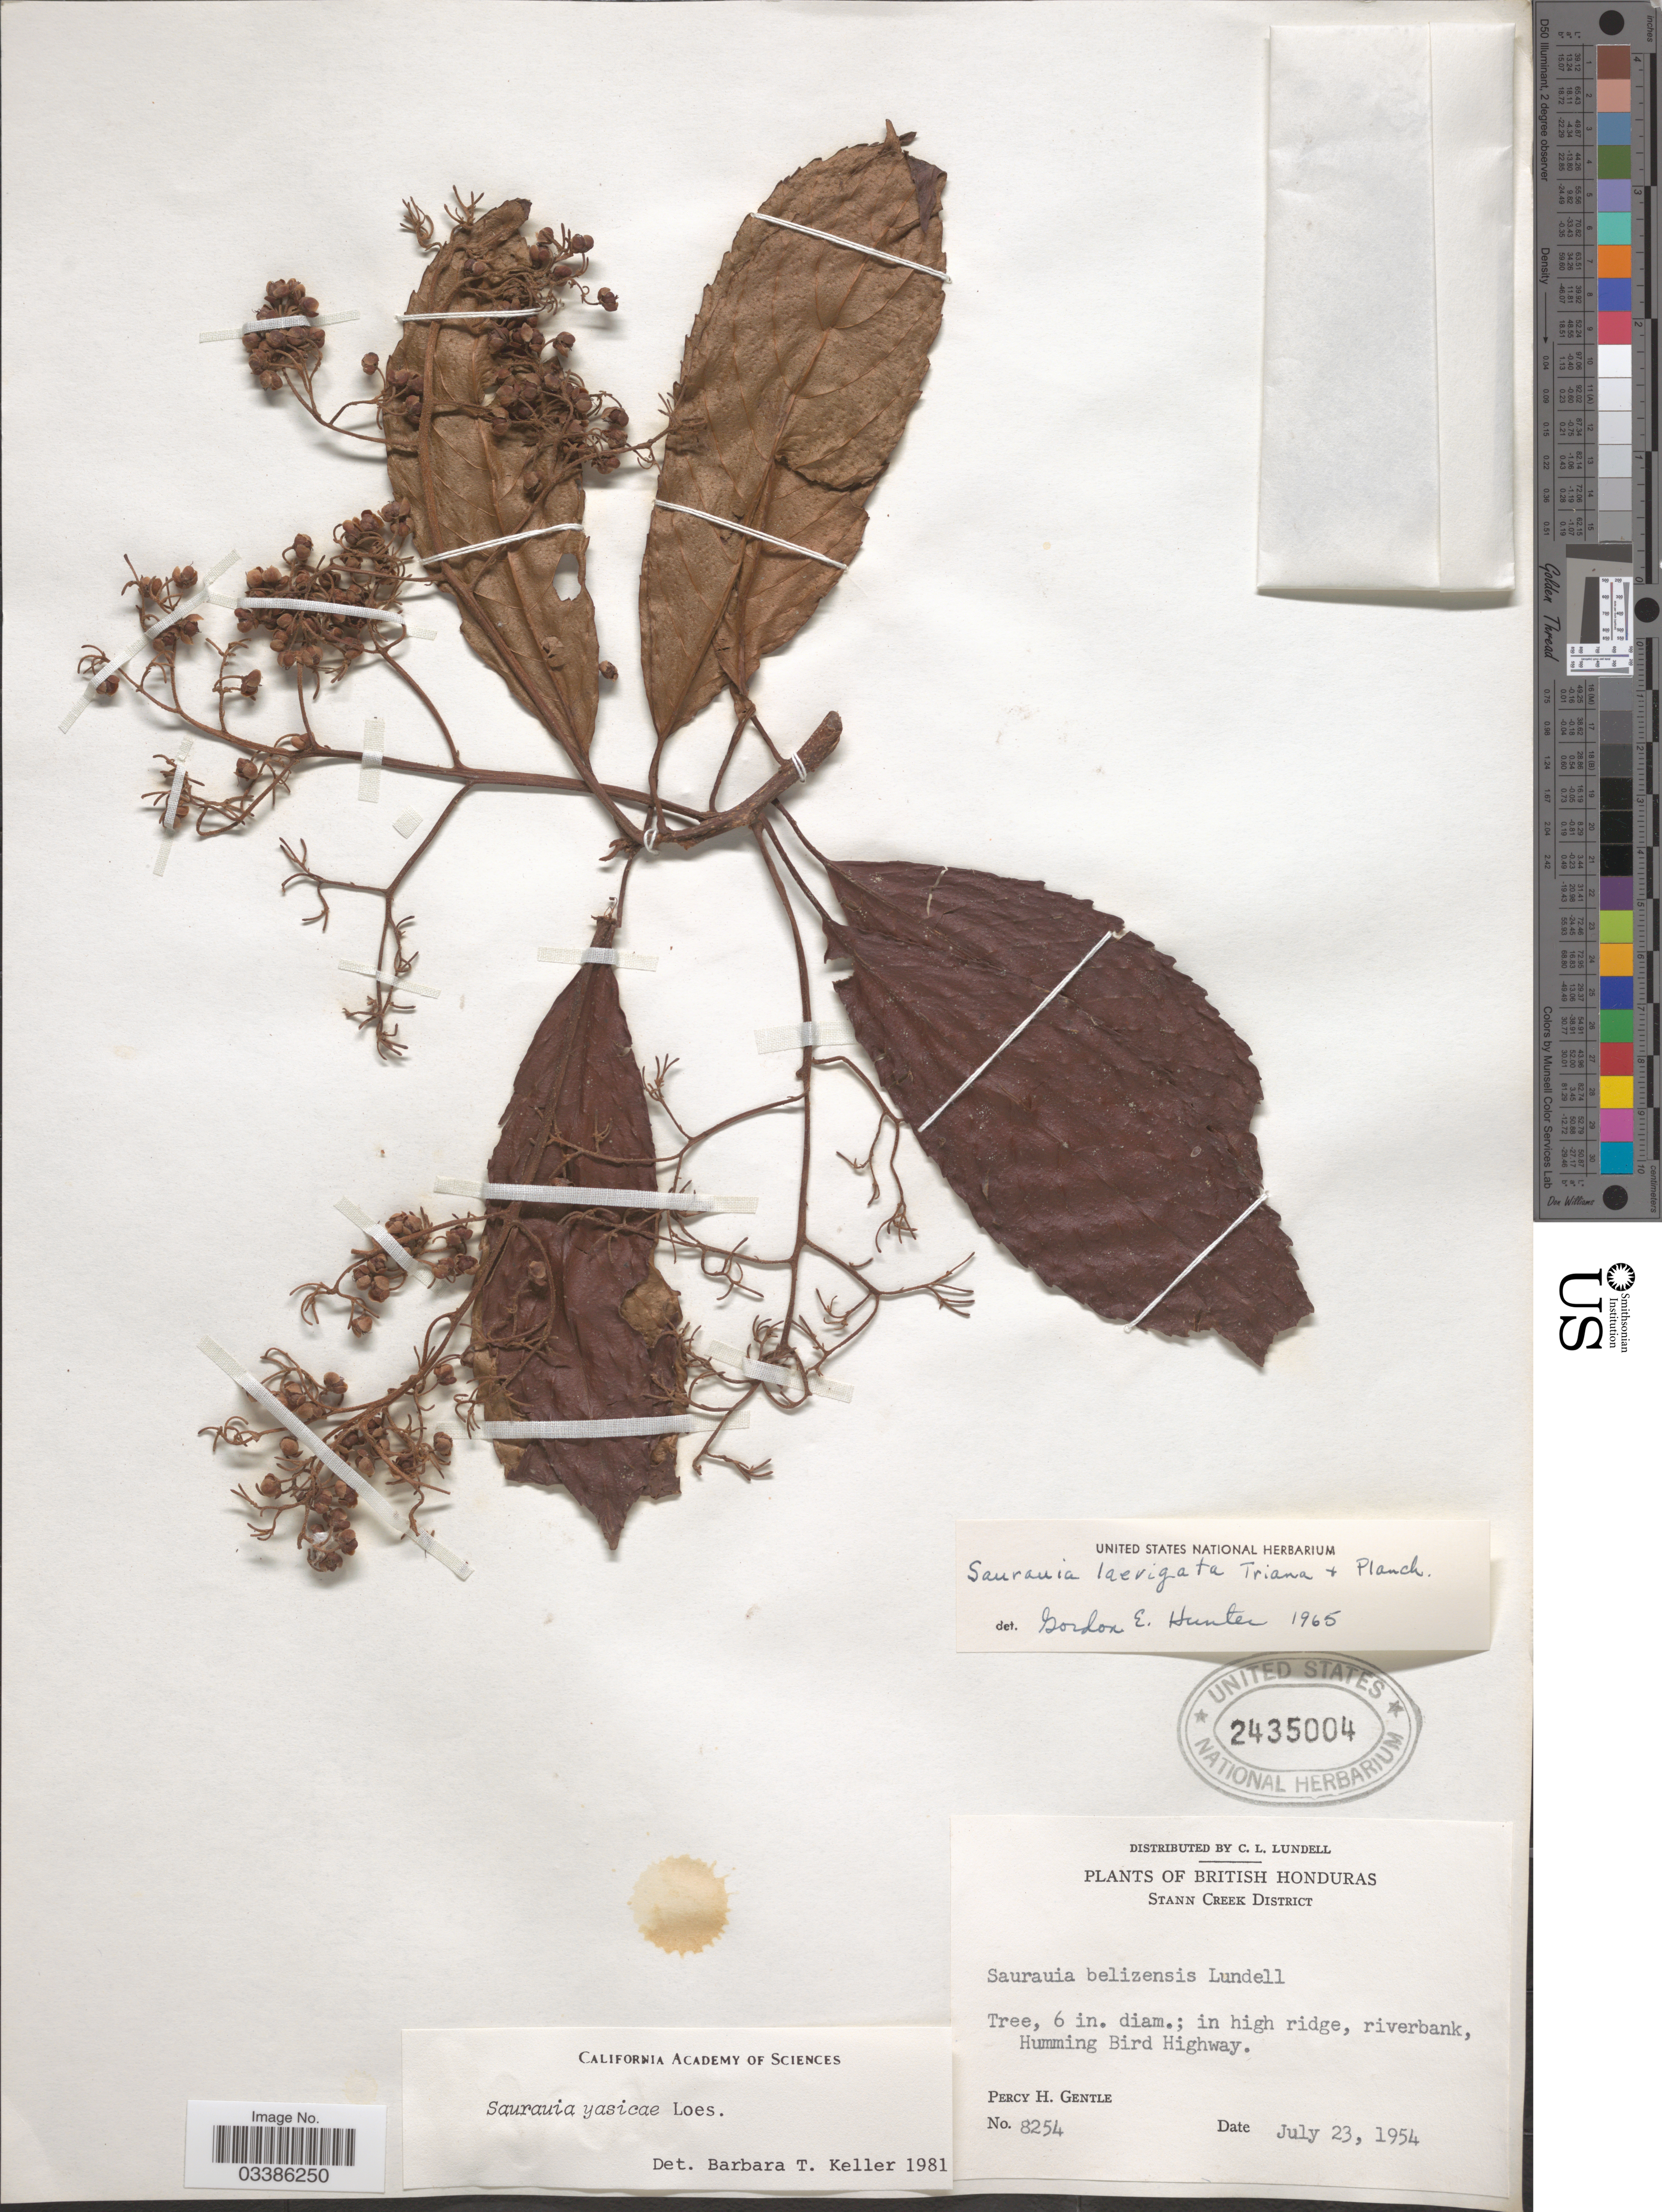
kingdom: Plantae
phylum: Tracheophyta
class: Magnoliopsida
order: Ericales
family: Actinidiaceae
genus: Saurauia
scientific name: Saurauia yasicae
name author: Loes.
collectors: P. H. Gentle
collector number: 8254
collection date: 1954-07-23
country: Belize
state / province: Stann Creek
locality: British Honduras. Stann Creek District. Riverbank, Humming Bird Highway.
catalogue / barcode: US 2435004